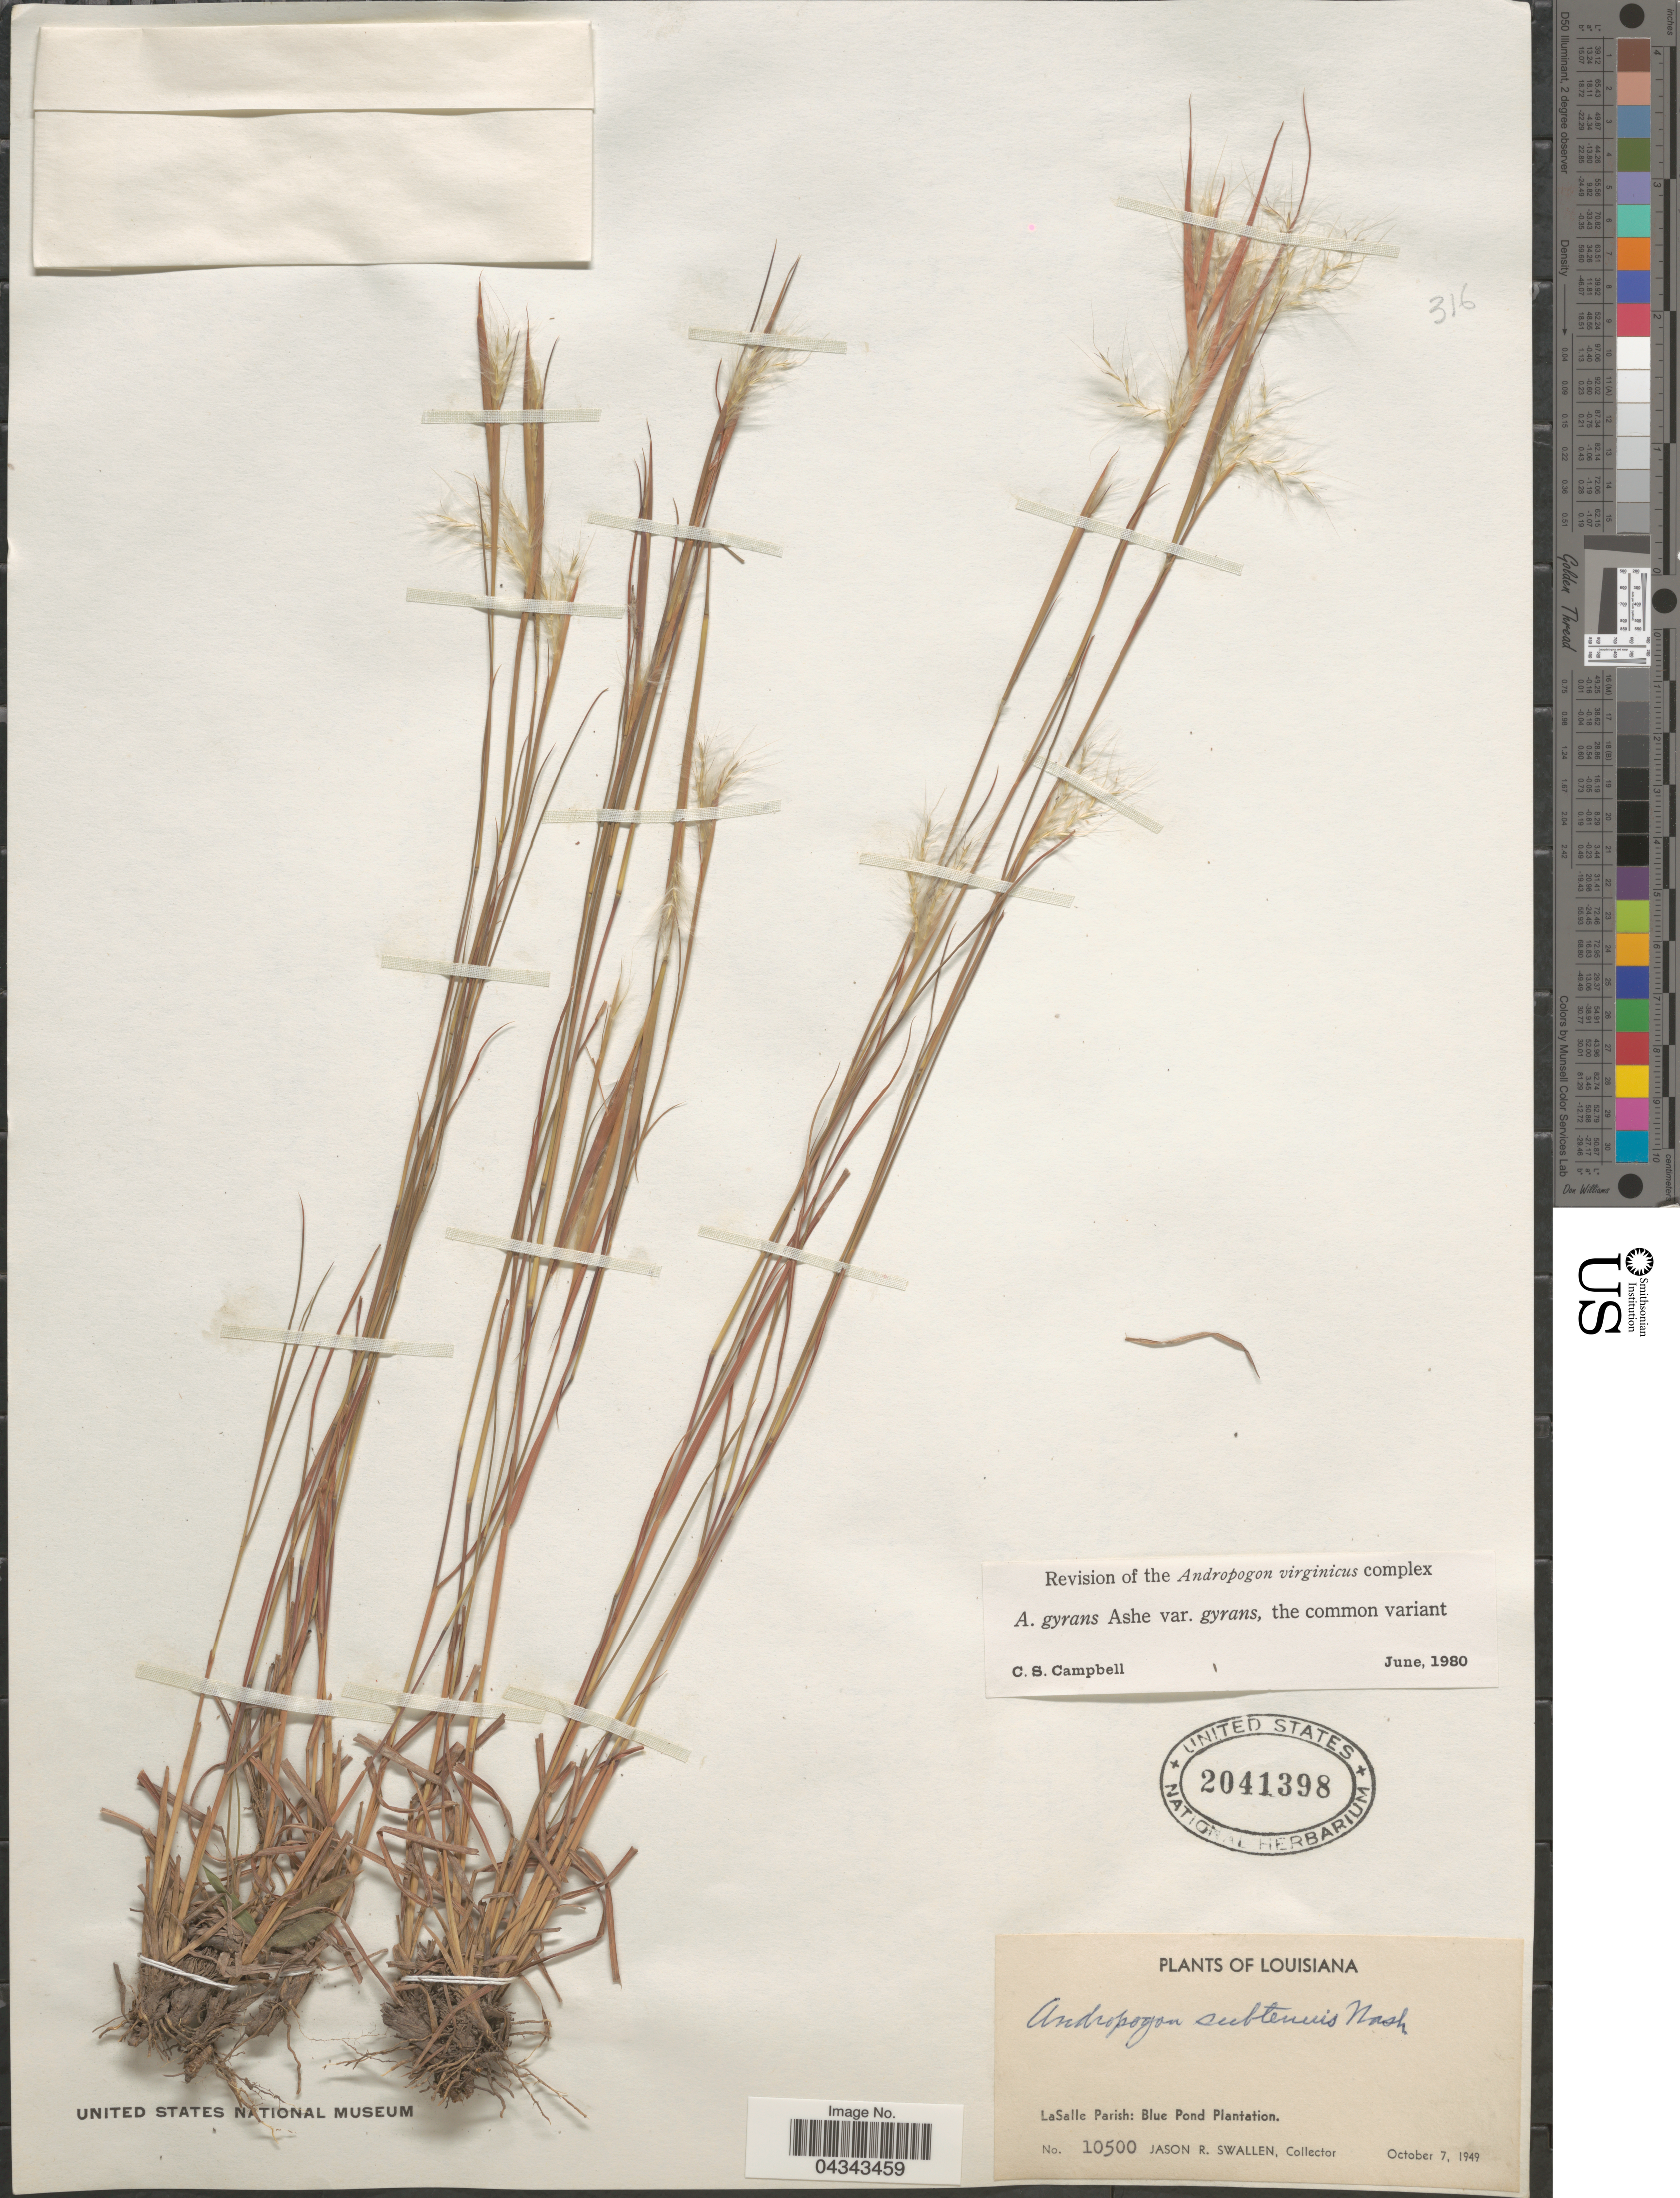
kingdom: Plantae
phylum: Tracheophyta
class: Liliopsida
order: Poales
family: Poaceae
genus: Andropogon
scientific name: Andropogon gyrans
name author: Ashe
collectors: J. R. Swallen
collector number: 10500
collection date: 1949-10-07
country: United States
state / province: Louisiana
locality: LaSalle Parish: Blue Pond Plantation.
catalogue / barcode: US 2041398